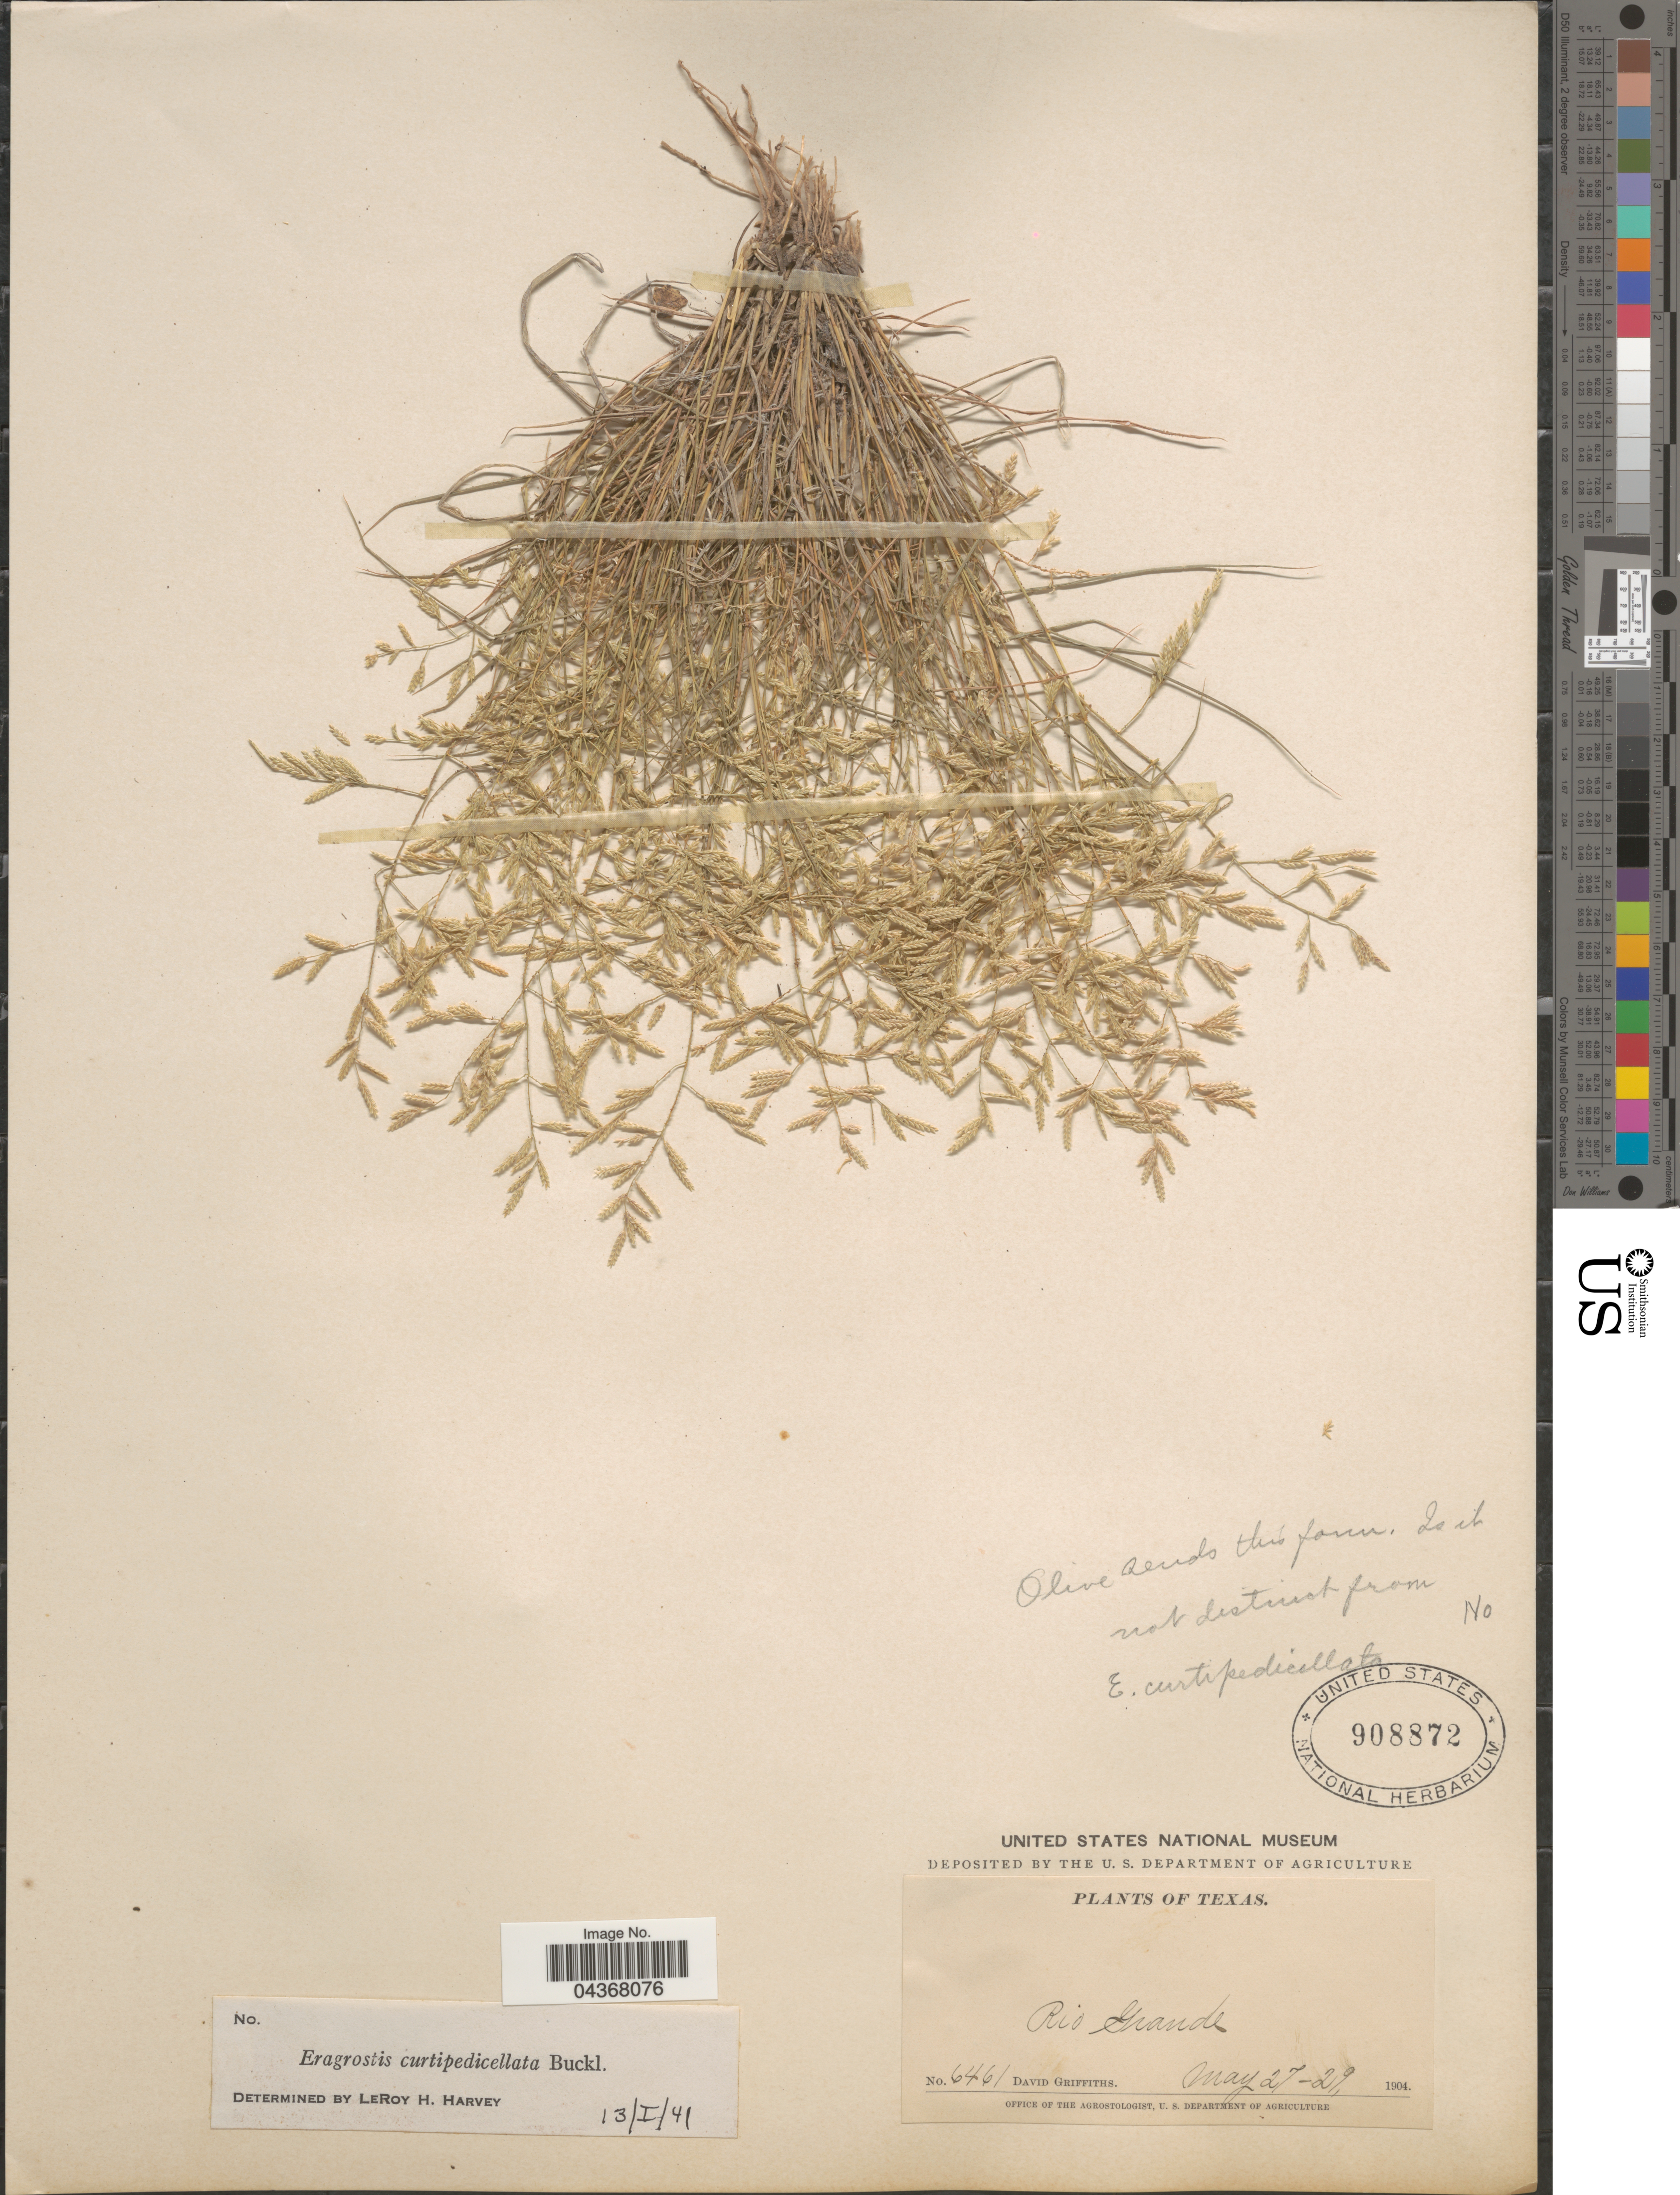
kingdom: Plantae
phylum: Tracheophyta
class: Liliopsida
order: Poales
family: Poaceae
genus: Eragrostis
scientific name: Eragrostis curtipedicellata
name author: Buckley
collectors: D. Griffiths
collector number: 6461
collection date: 1904-05-27/1904-05-29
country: United States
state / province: Texas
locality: Rio Grande.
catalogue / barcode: US 908872